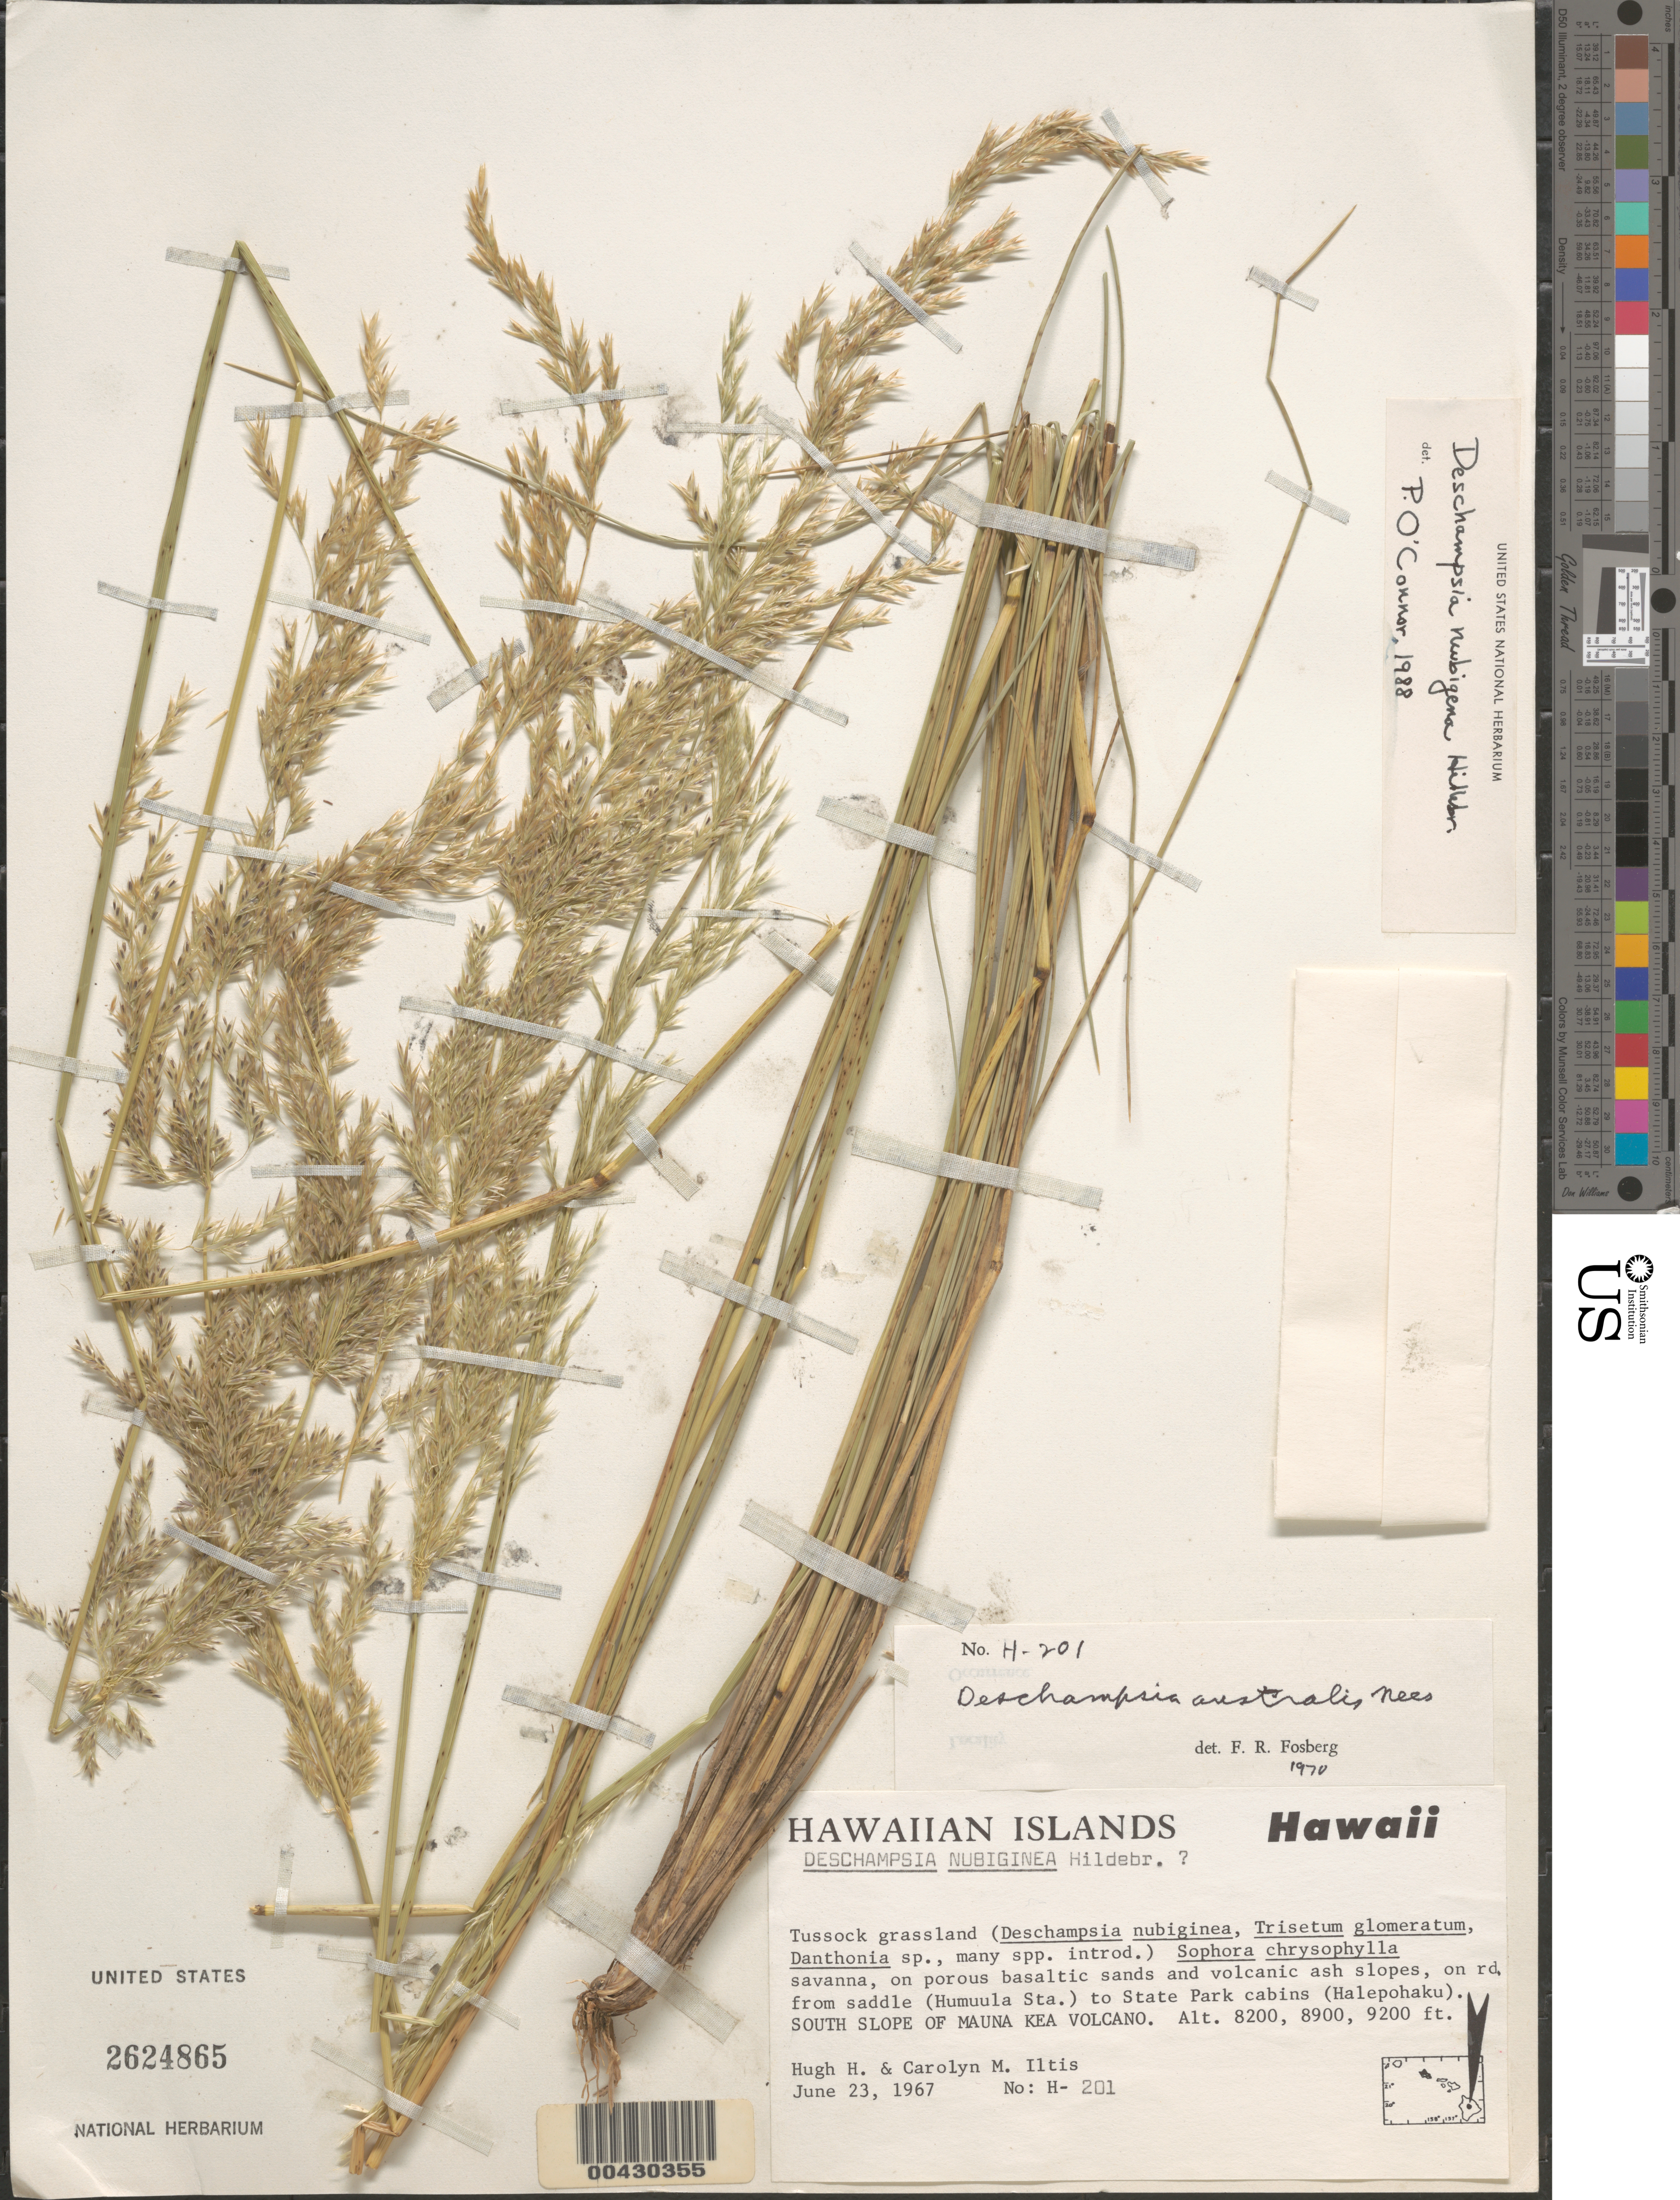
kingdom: Plantae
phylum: Tracheophyta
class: Liliopsida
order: Poales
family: Poaceae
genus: Deschampsia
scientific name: Deschampsia nubigena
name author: Hillebr.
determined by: O'Connor, P.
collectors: H. H. Iltis & C. M Iltis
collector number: H-201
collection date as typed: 23 Jun 1967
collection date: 1967-06-23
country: United States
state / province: Hawaii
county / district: Hawaii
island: Hawaii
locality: on road from saddle (Humuula Station) to State Park cabins (Halepohaku). S slope of Mauna Kea Volcano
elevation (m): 2499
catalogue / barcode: US 2624865